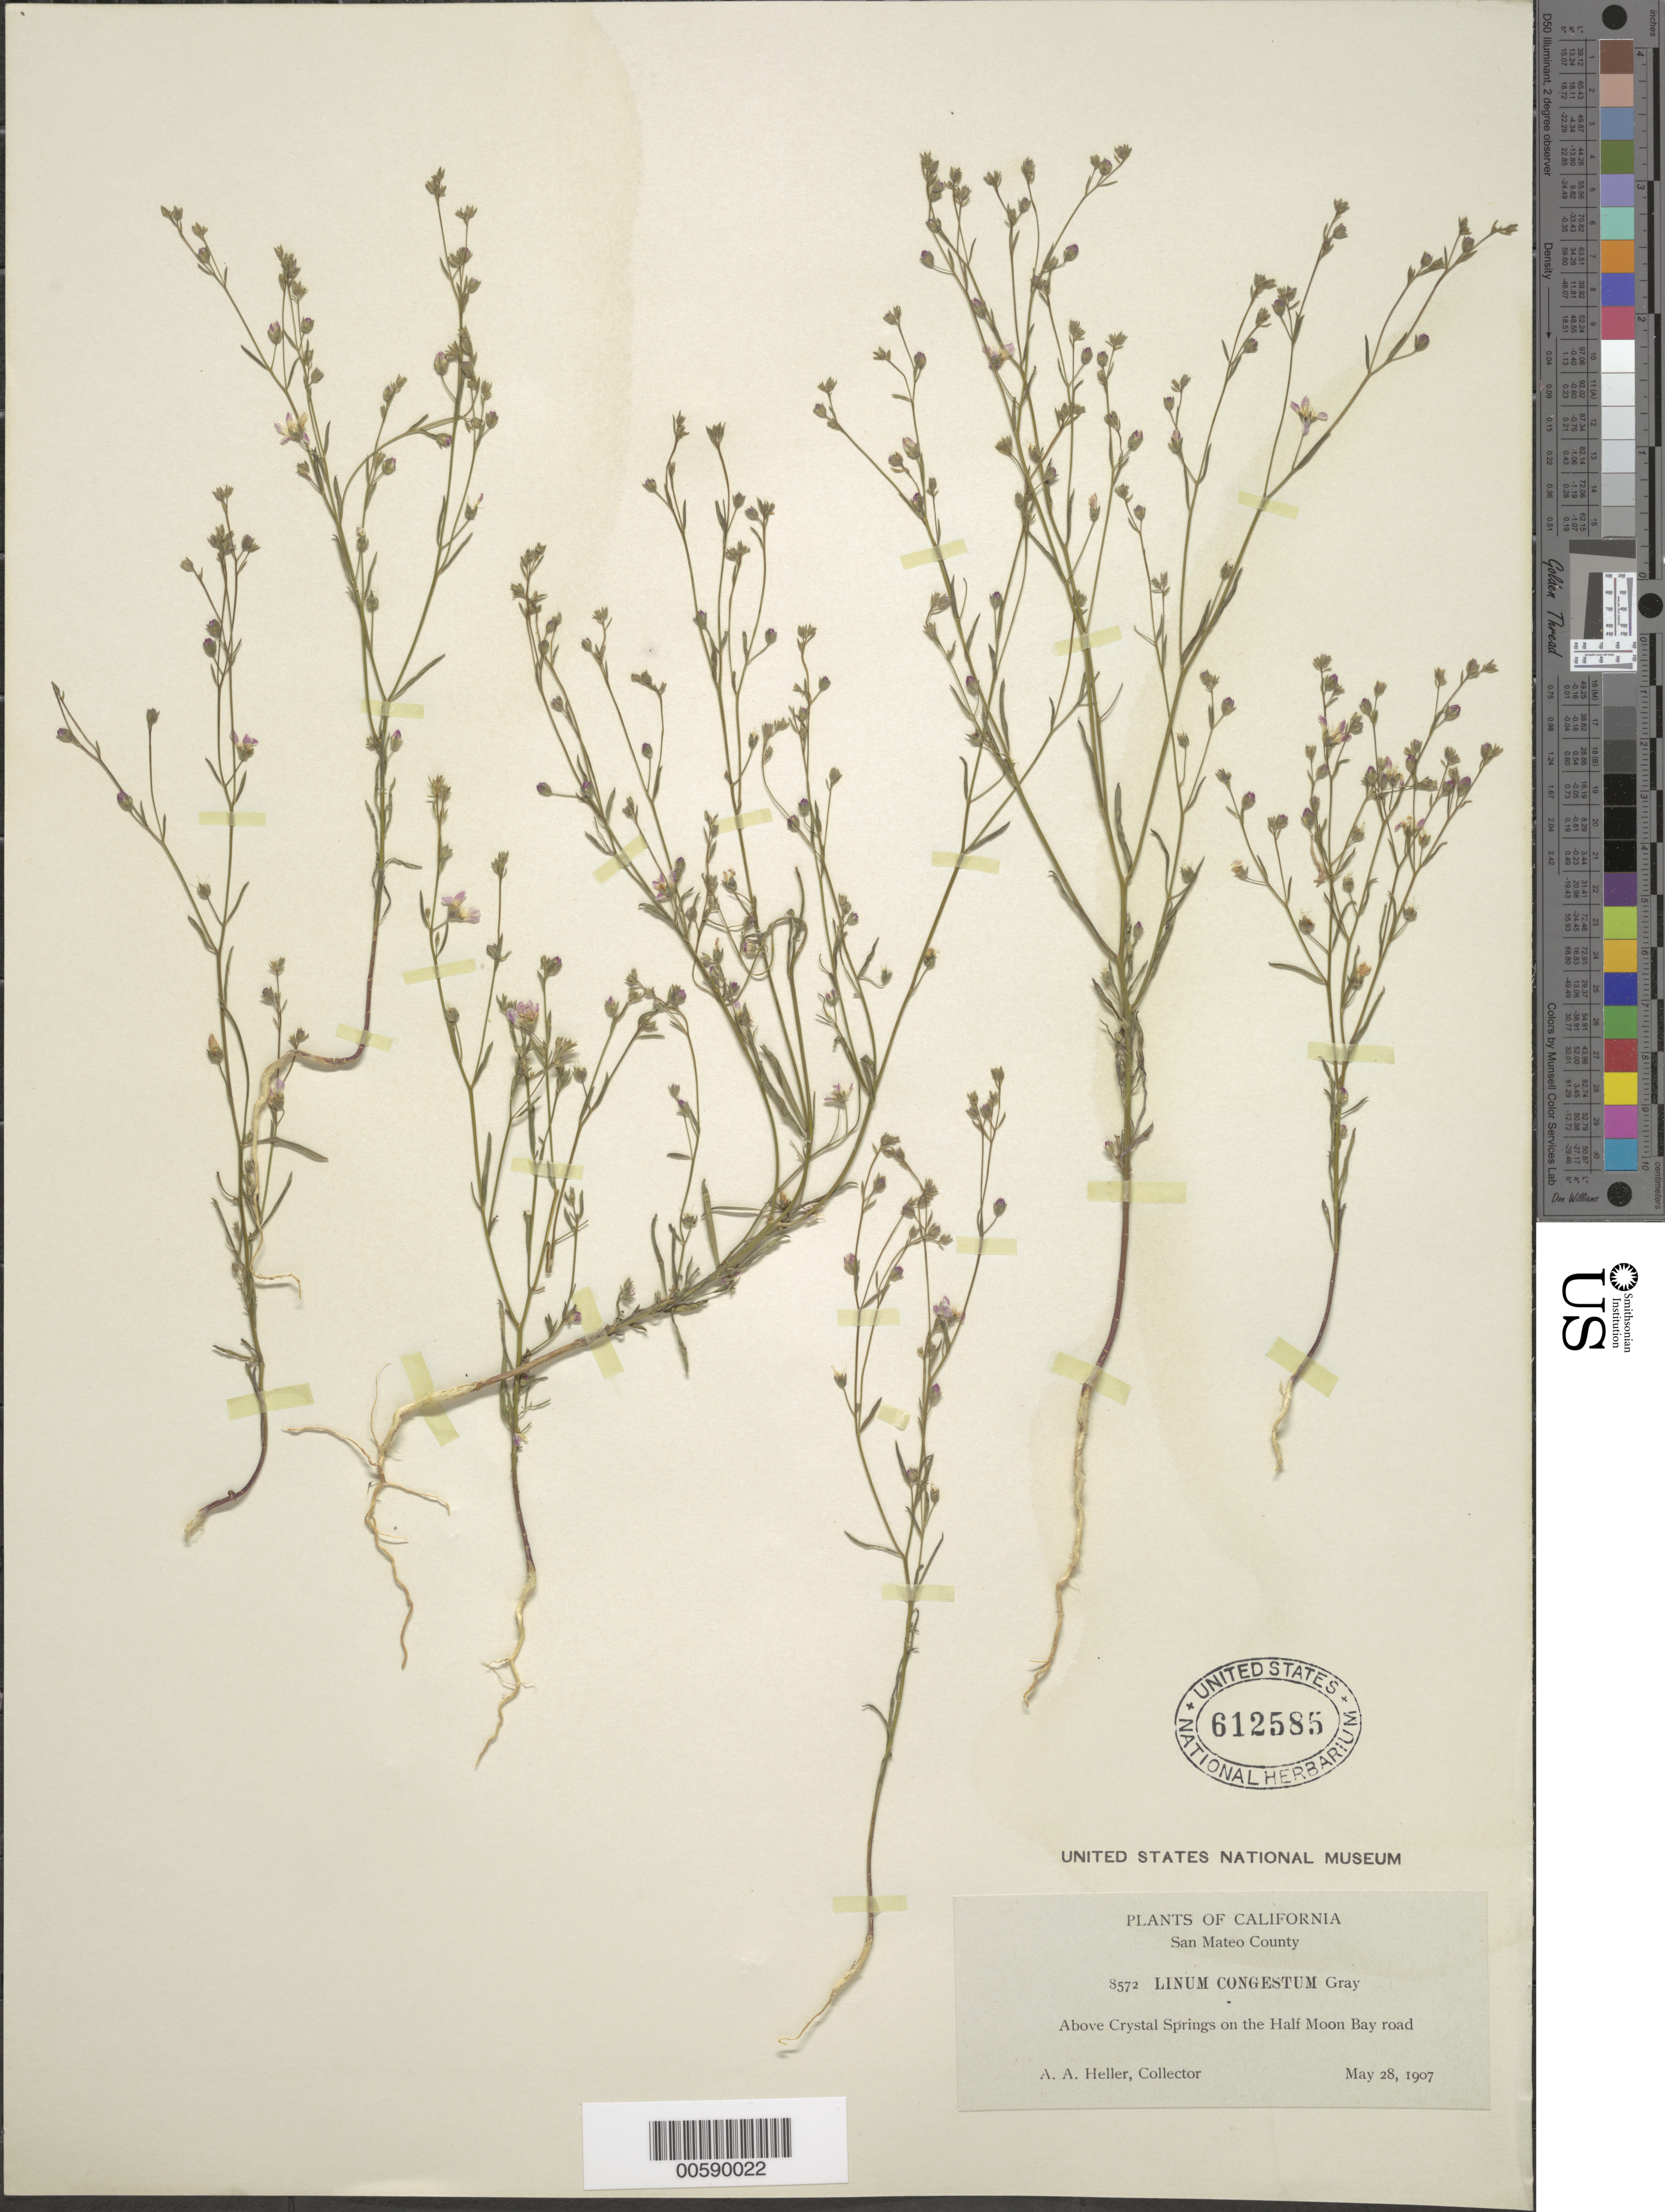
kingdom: Plantae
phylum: Tracheophyta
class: Magnoliopsida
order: Malpighiales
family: Linaceae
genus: Linum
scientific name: Linum congestum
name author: A. Gray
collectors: A. A. Heller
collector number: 8572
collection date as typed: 28 May 1907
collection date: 1907-05-28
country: United States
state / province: California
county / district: San Mateo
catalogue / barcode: US 612585